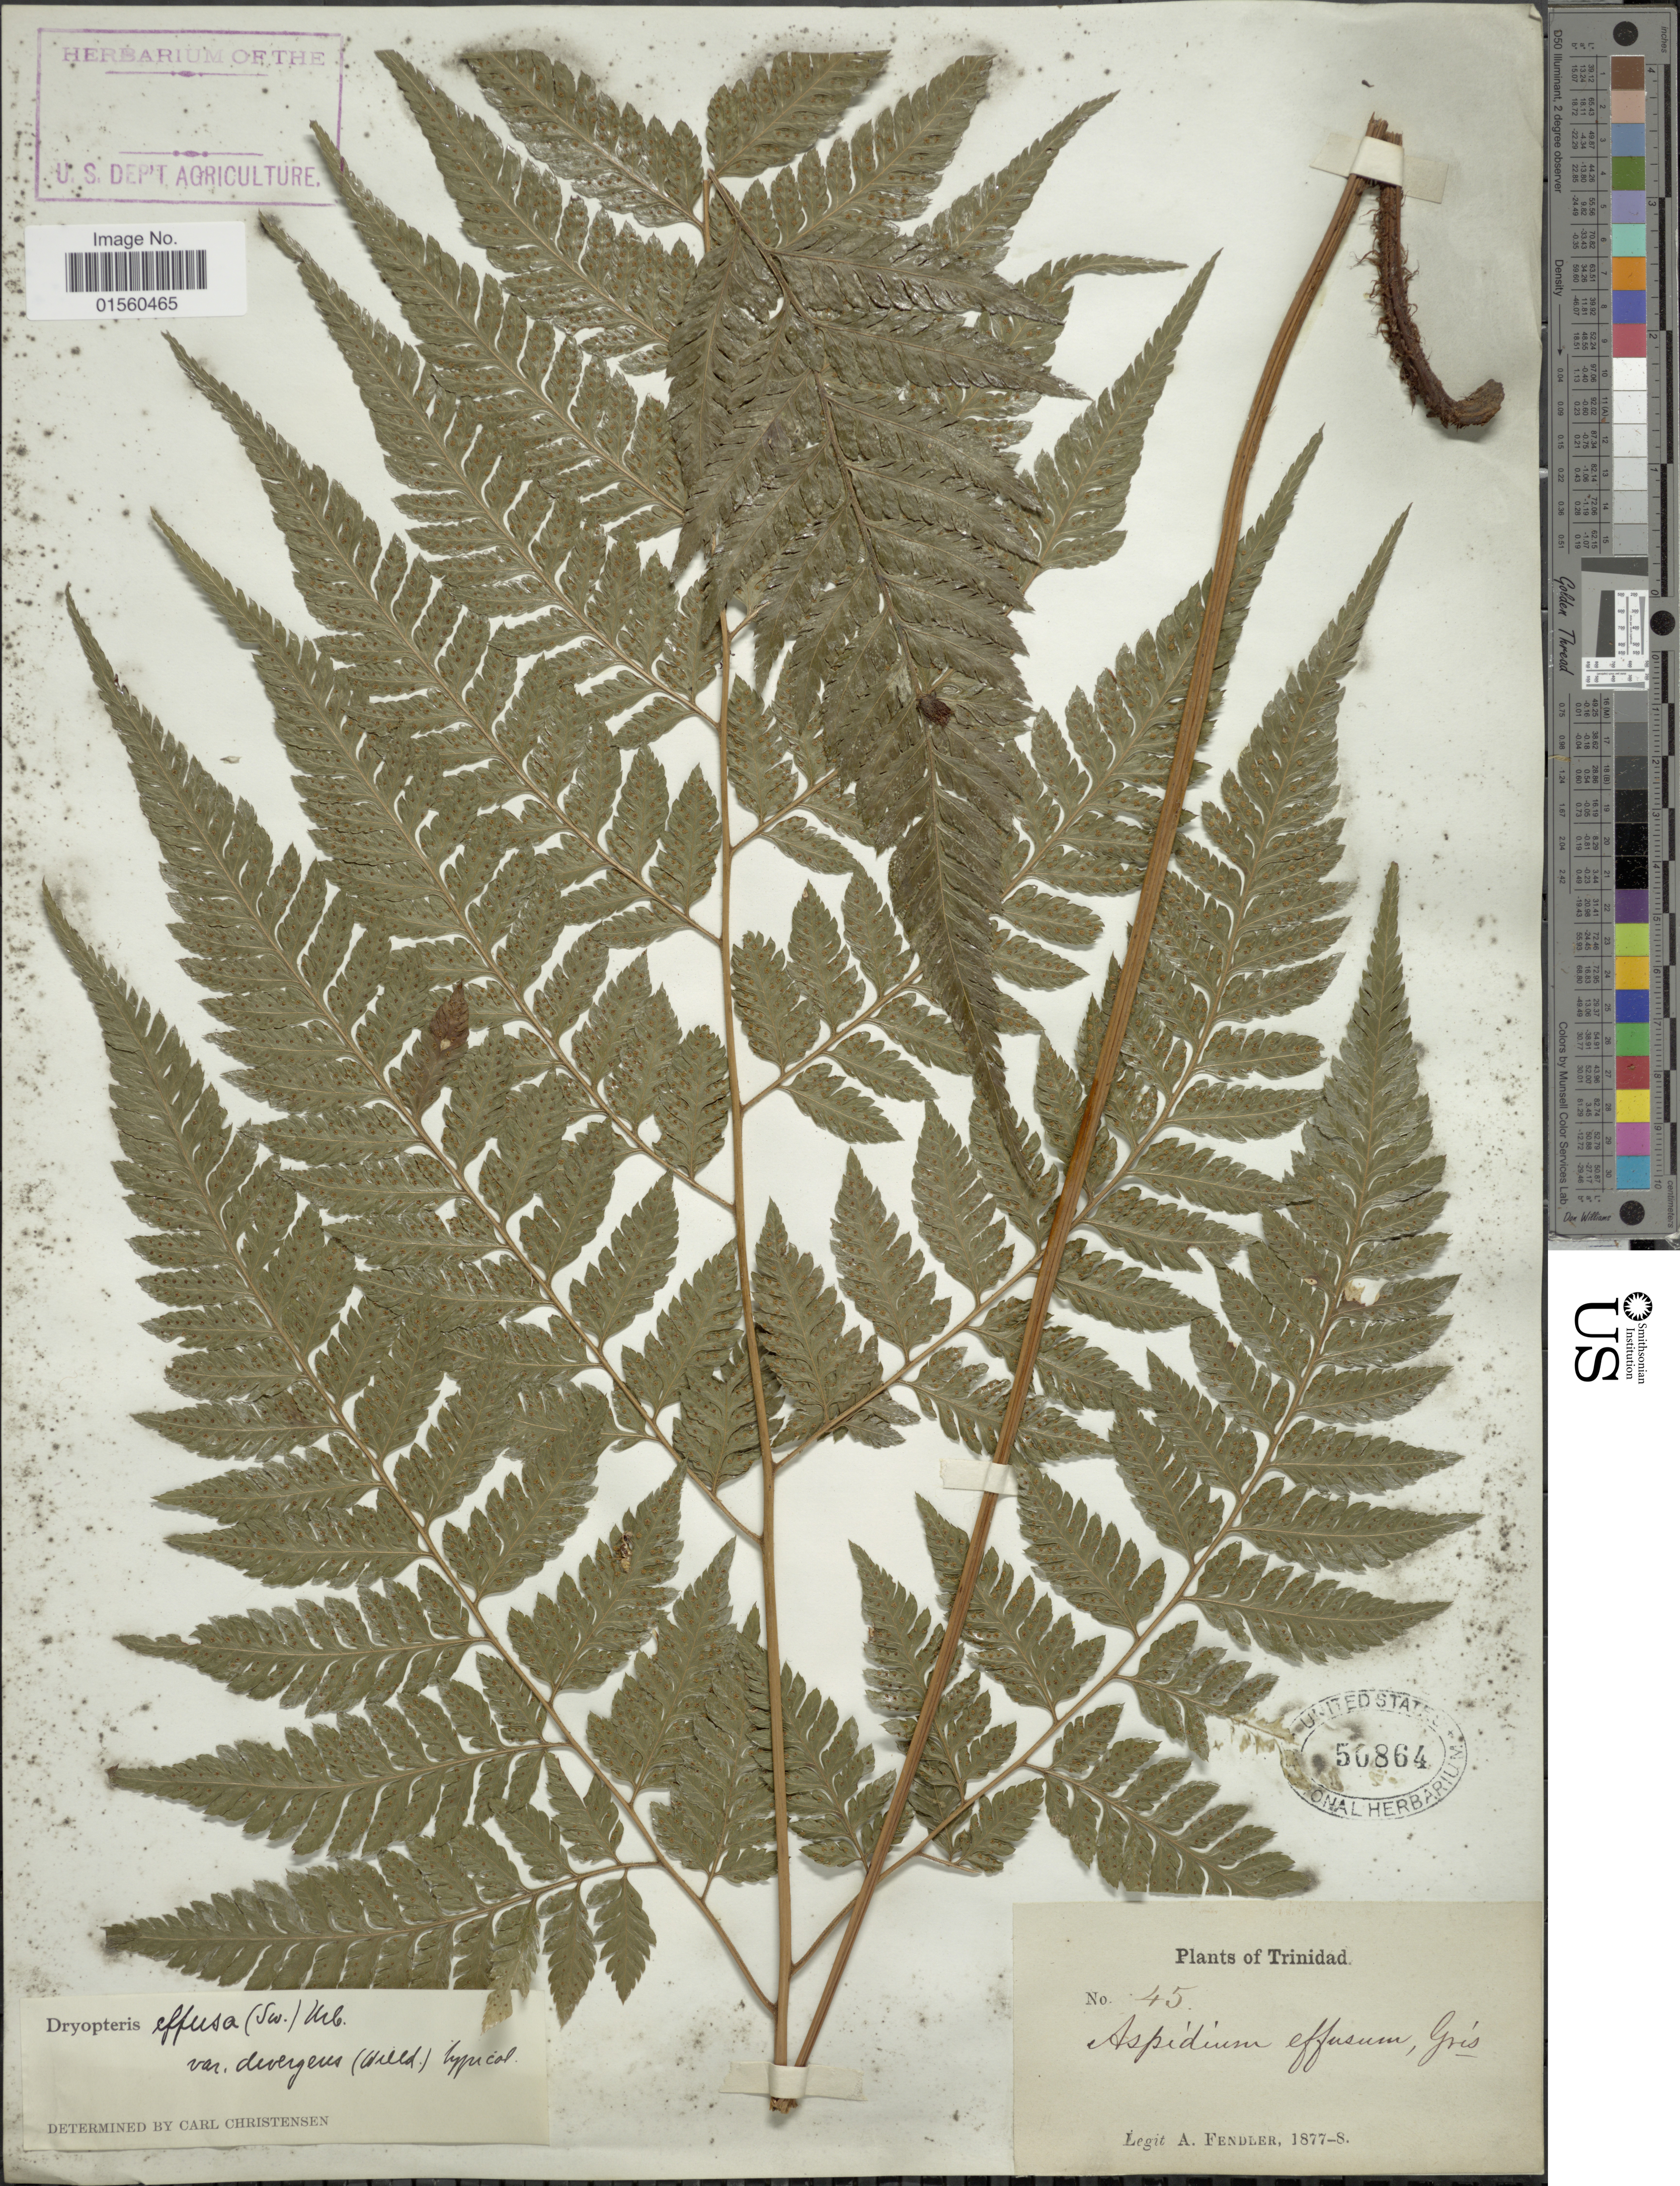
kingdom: Plantae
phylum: Tracheophyta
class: Polypodiopsida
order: Polypodiales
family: Dryopteridaceae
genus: Parapolystichum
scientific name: Parapolystichum effusum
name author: (Sw.) Ching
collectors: A. Fendler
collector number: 45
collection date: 1877/1878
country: Trinidad and Tobago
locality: Trinidad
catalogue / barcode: US 50864